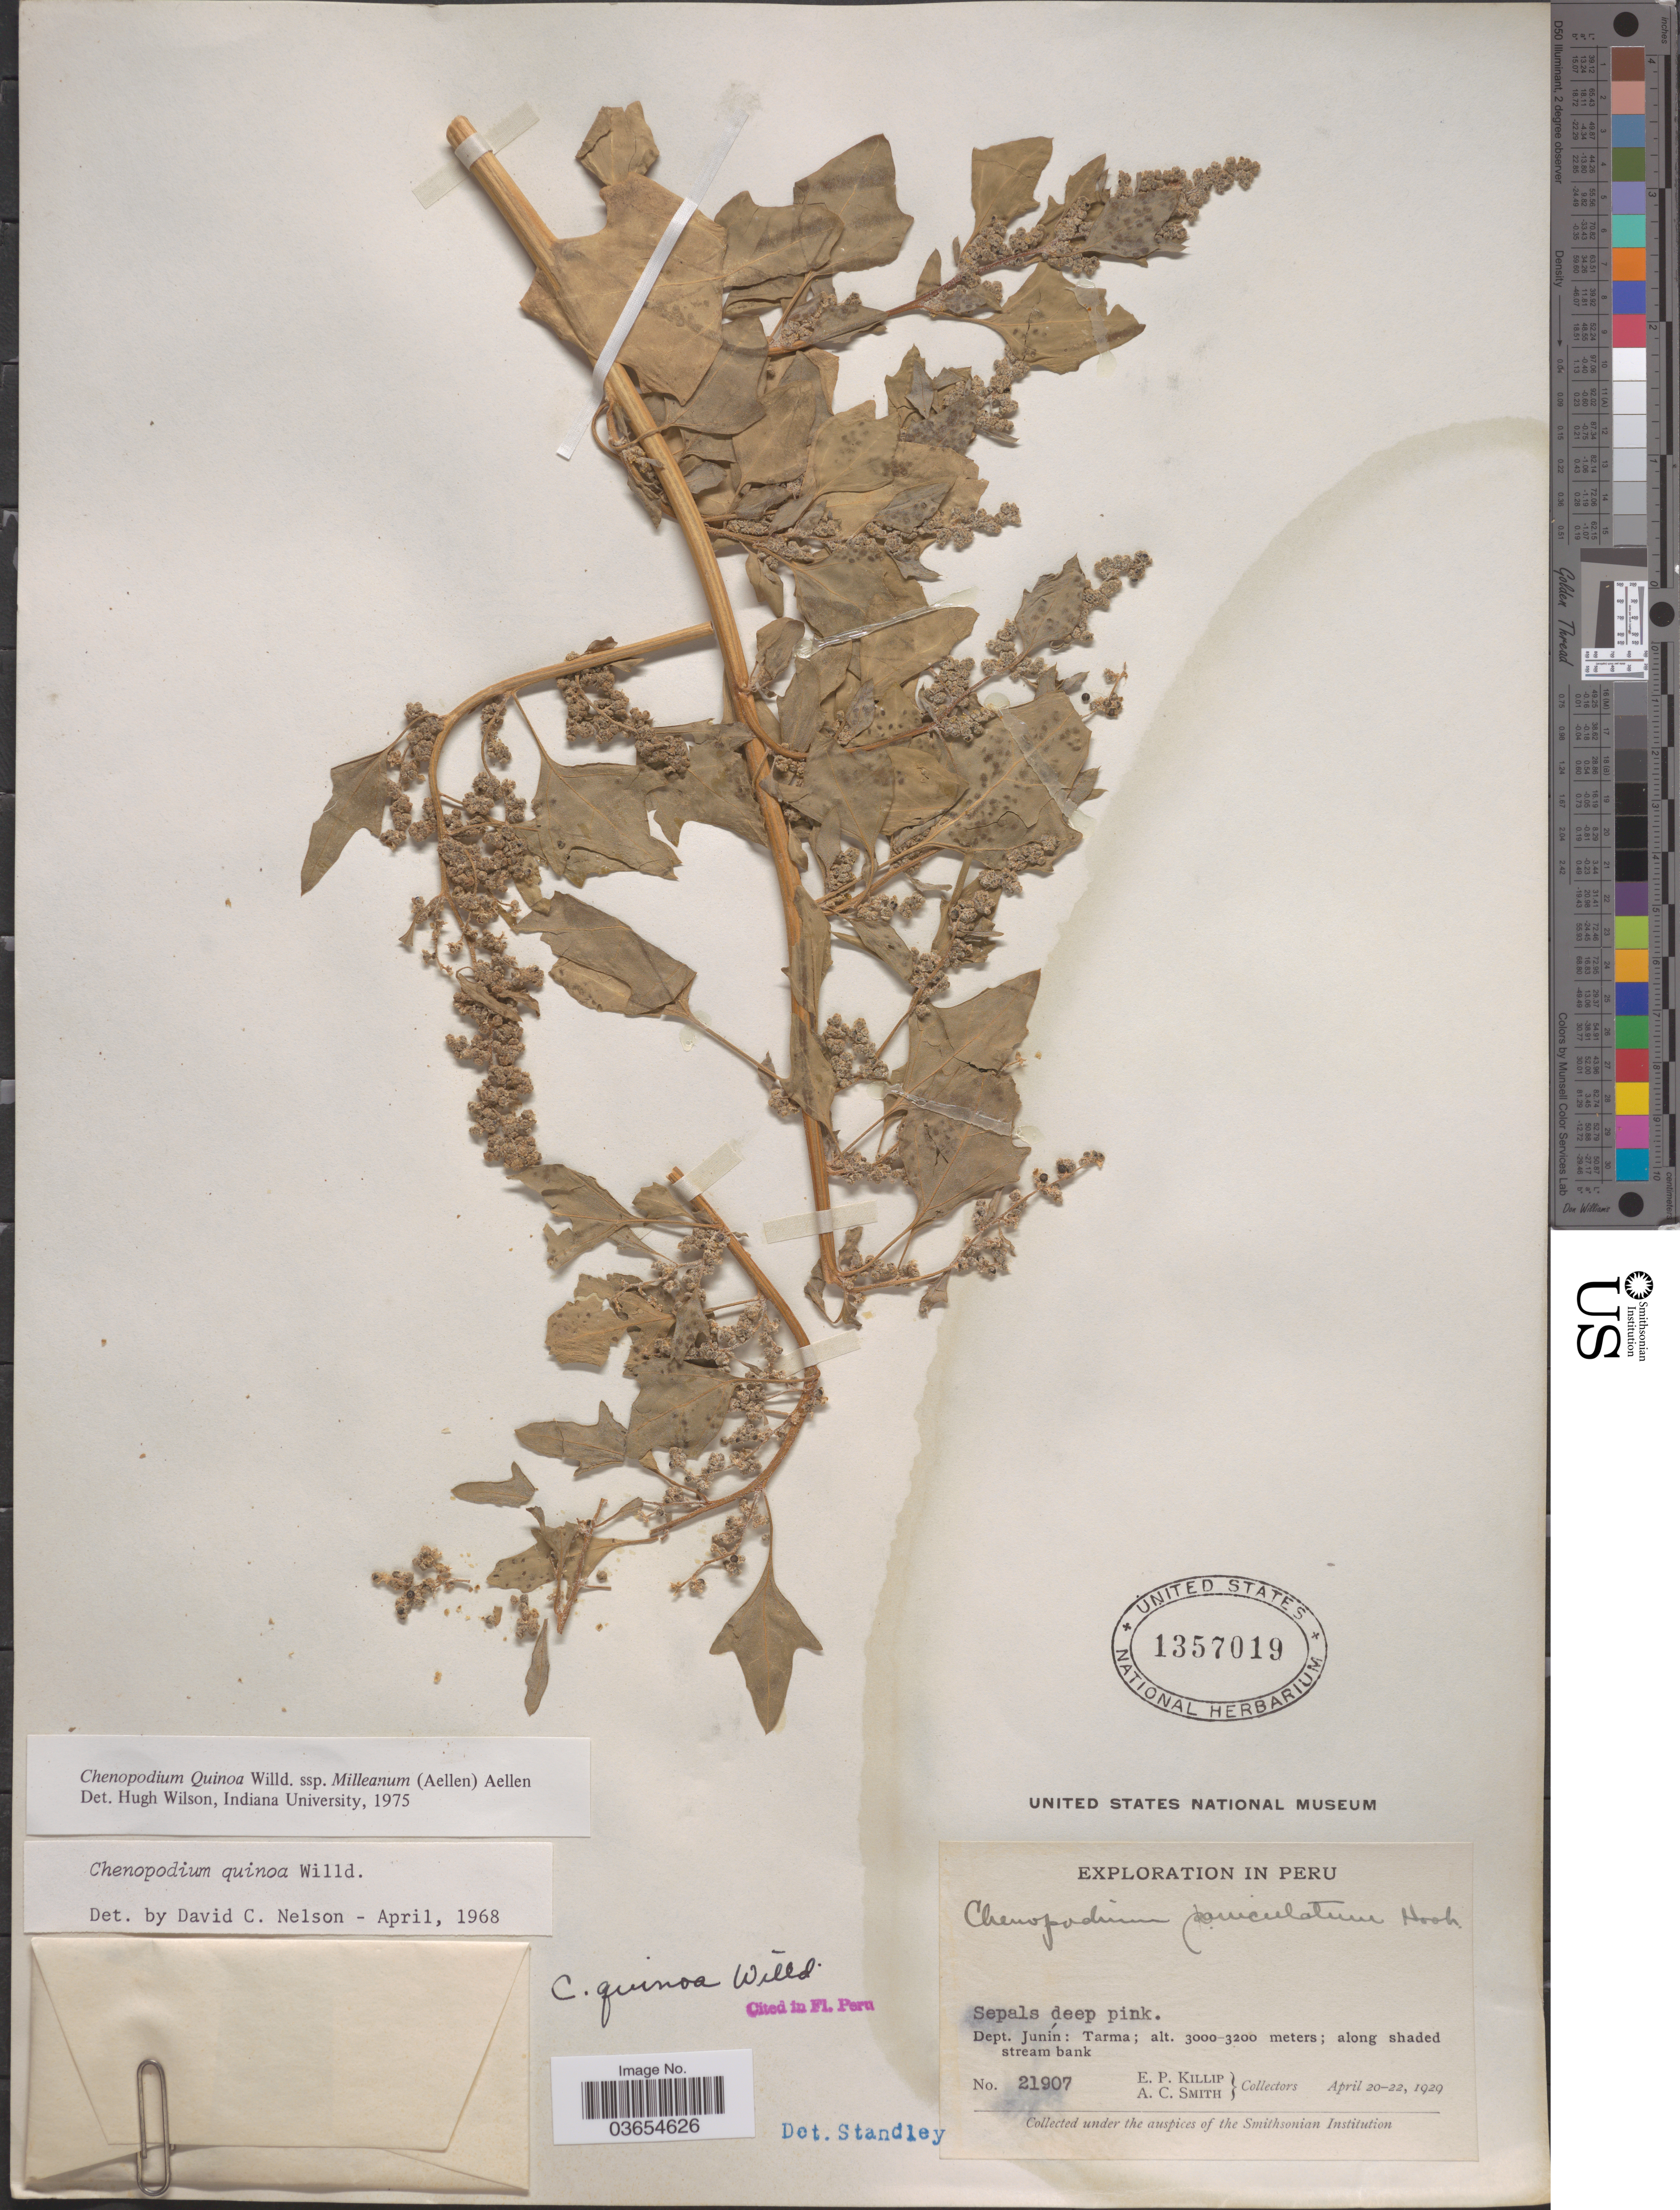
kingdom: Plantae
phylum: Tracheophyta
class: Magnoliopsida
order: Caryophyllales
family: Amaranthaceae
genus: Chenopodium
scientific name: Chenopodium quinoa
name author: Willd.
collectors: E. P. Killip & A. C. Smith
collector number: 21907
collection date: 1929-04-20/1929-04-22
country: Peru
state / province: Junín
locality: Dept. Junín: Tarma.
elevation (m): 3000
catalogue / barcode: US 1357019